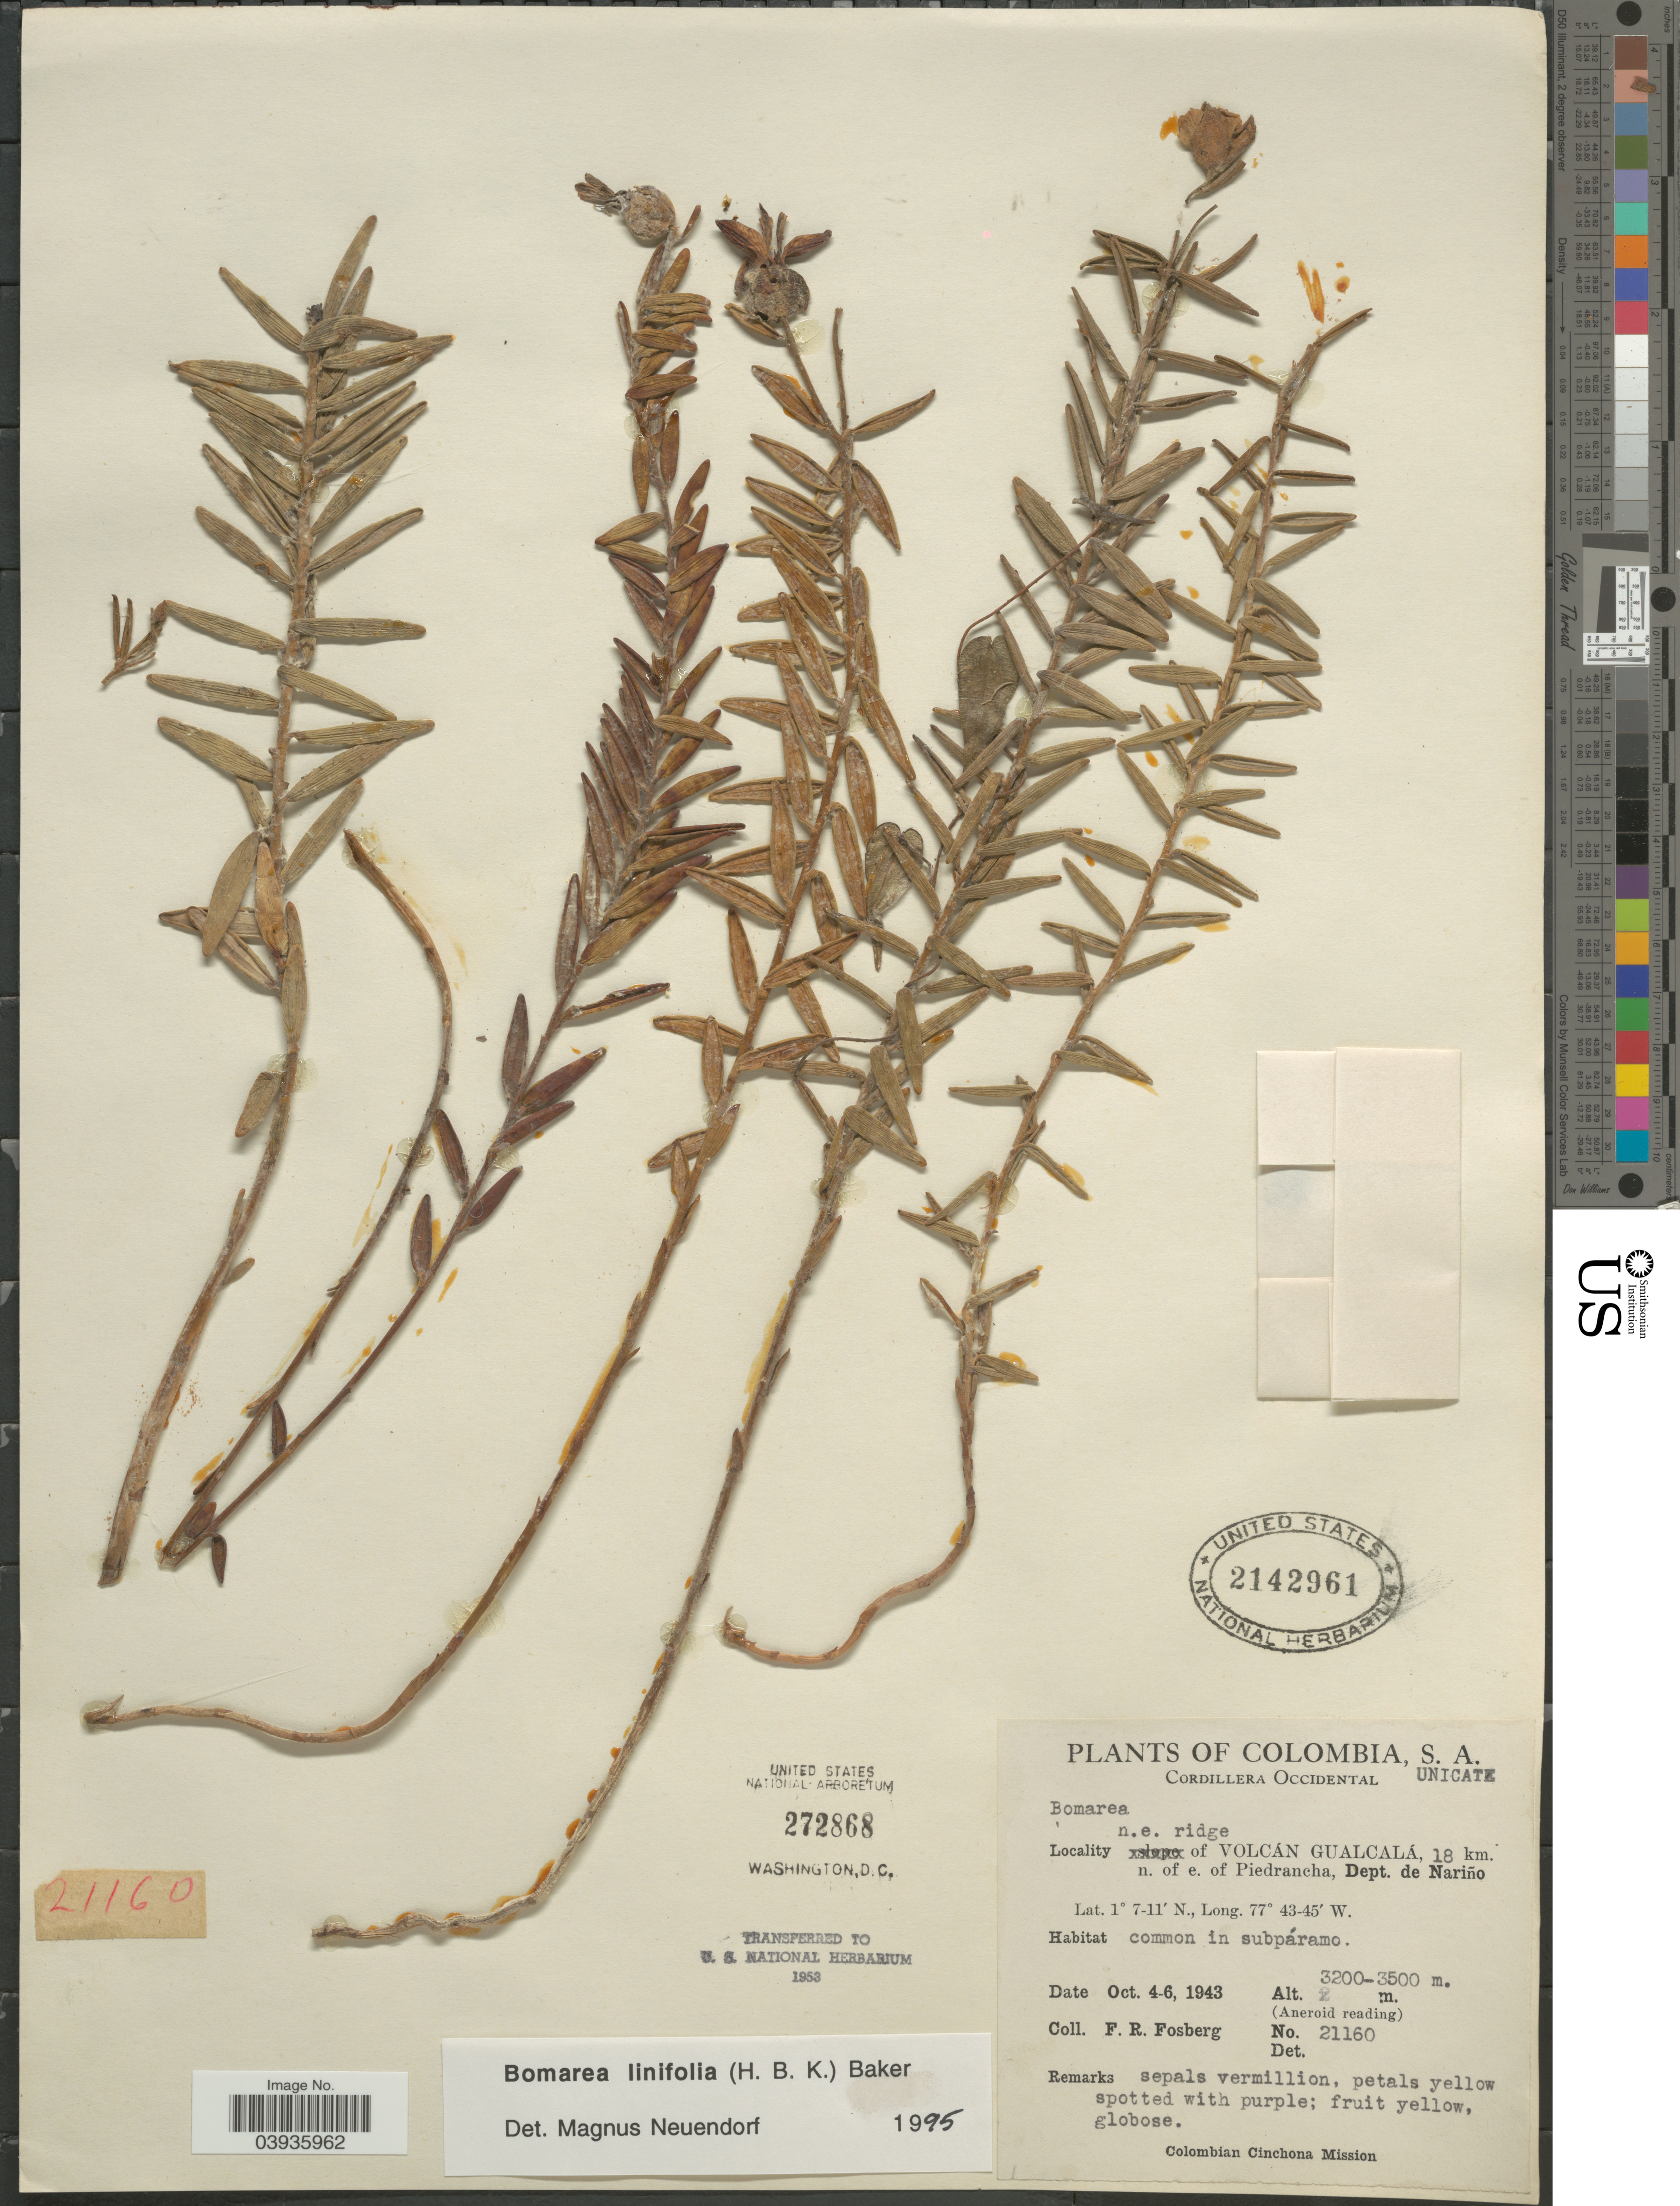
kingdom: Plantae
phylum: Tracheophyta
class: Liliopsida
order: Liliales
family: Alstroemeriaceae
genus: Bomarea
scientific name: Bomarea linifolia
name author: (Kunth) Baker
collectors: F. R. Fosberg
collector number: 21160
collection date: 1943-10-04/1943-10-06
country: Colombia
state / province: Nariño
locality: Cordillera Occidental. n.e. ridge of Volcán Gualcalá, 18 km. n. of e. of Piedrancha, Dept. de Nariño.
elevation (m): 3200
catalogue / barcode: US 2142961